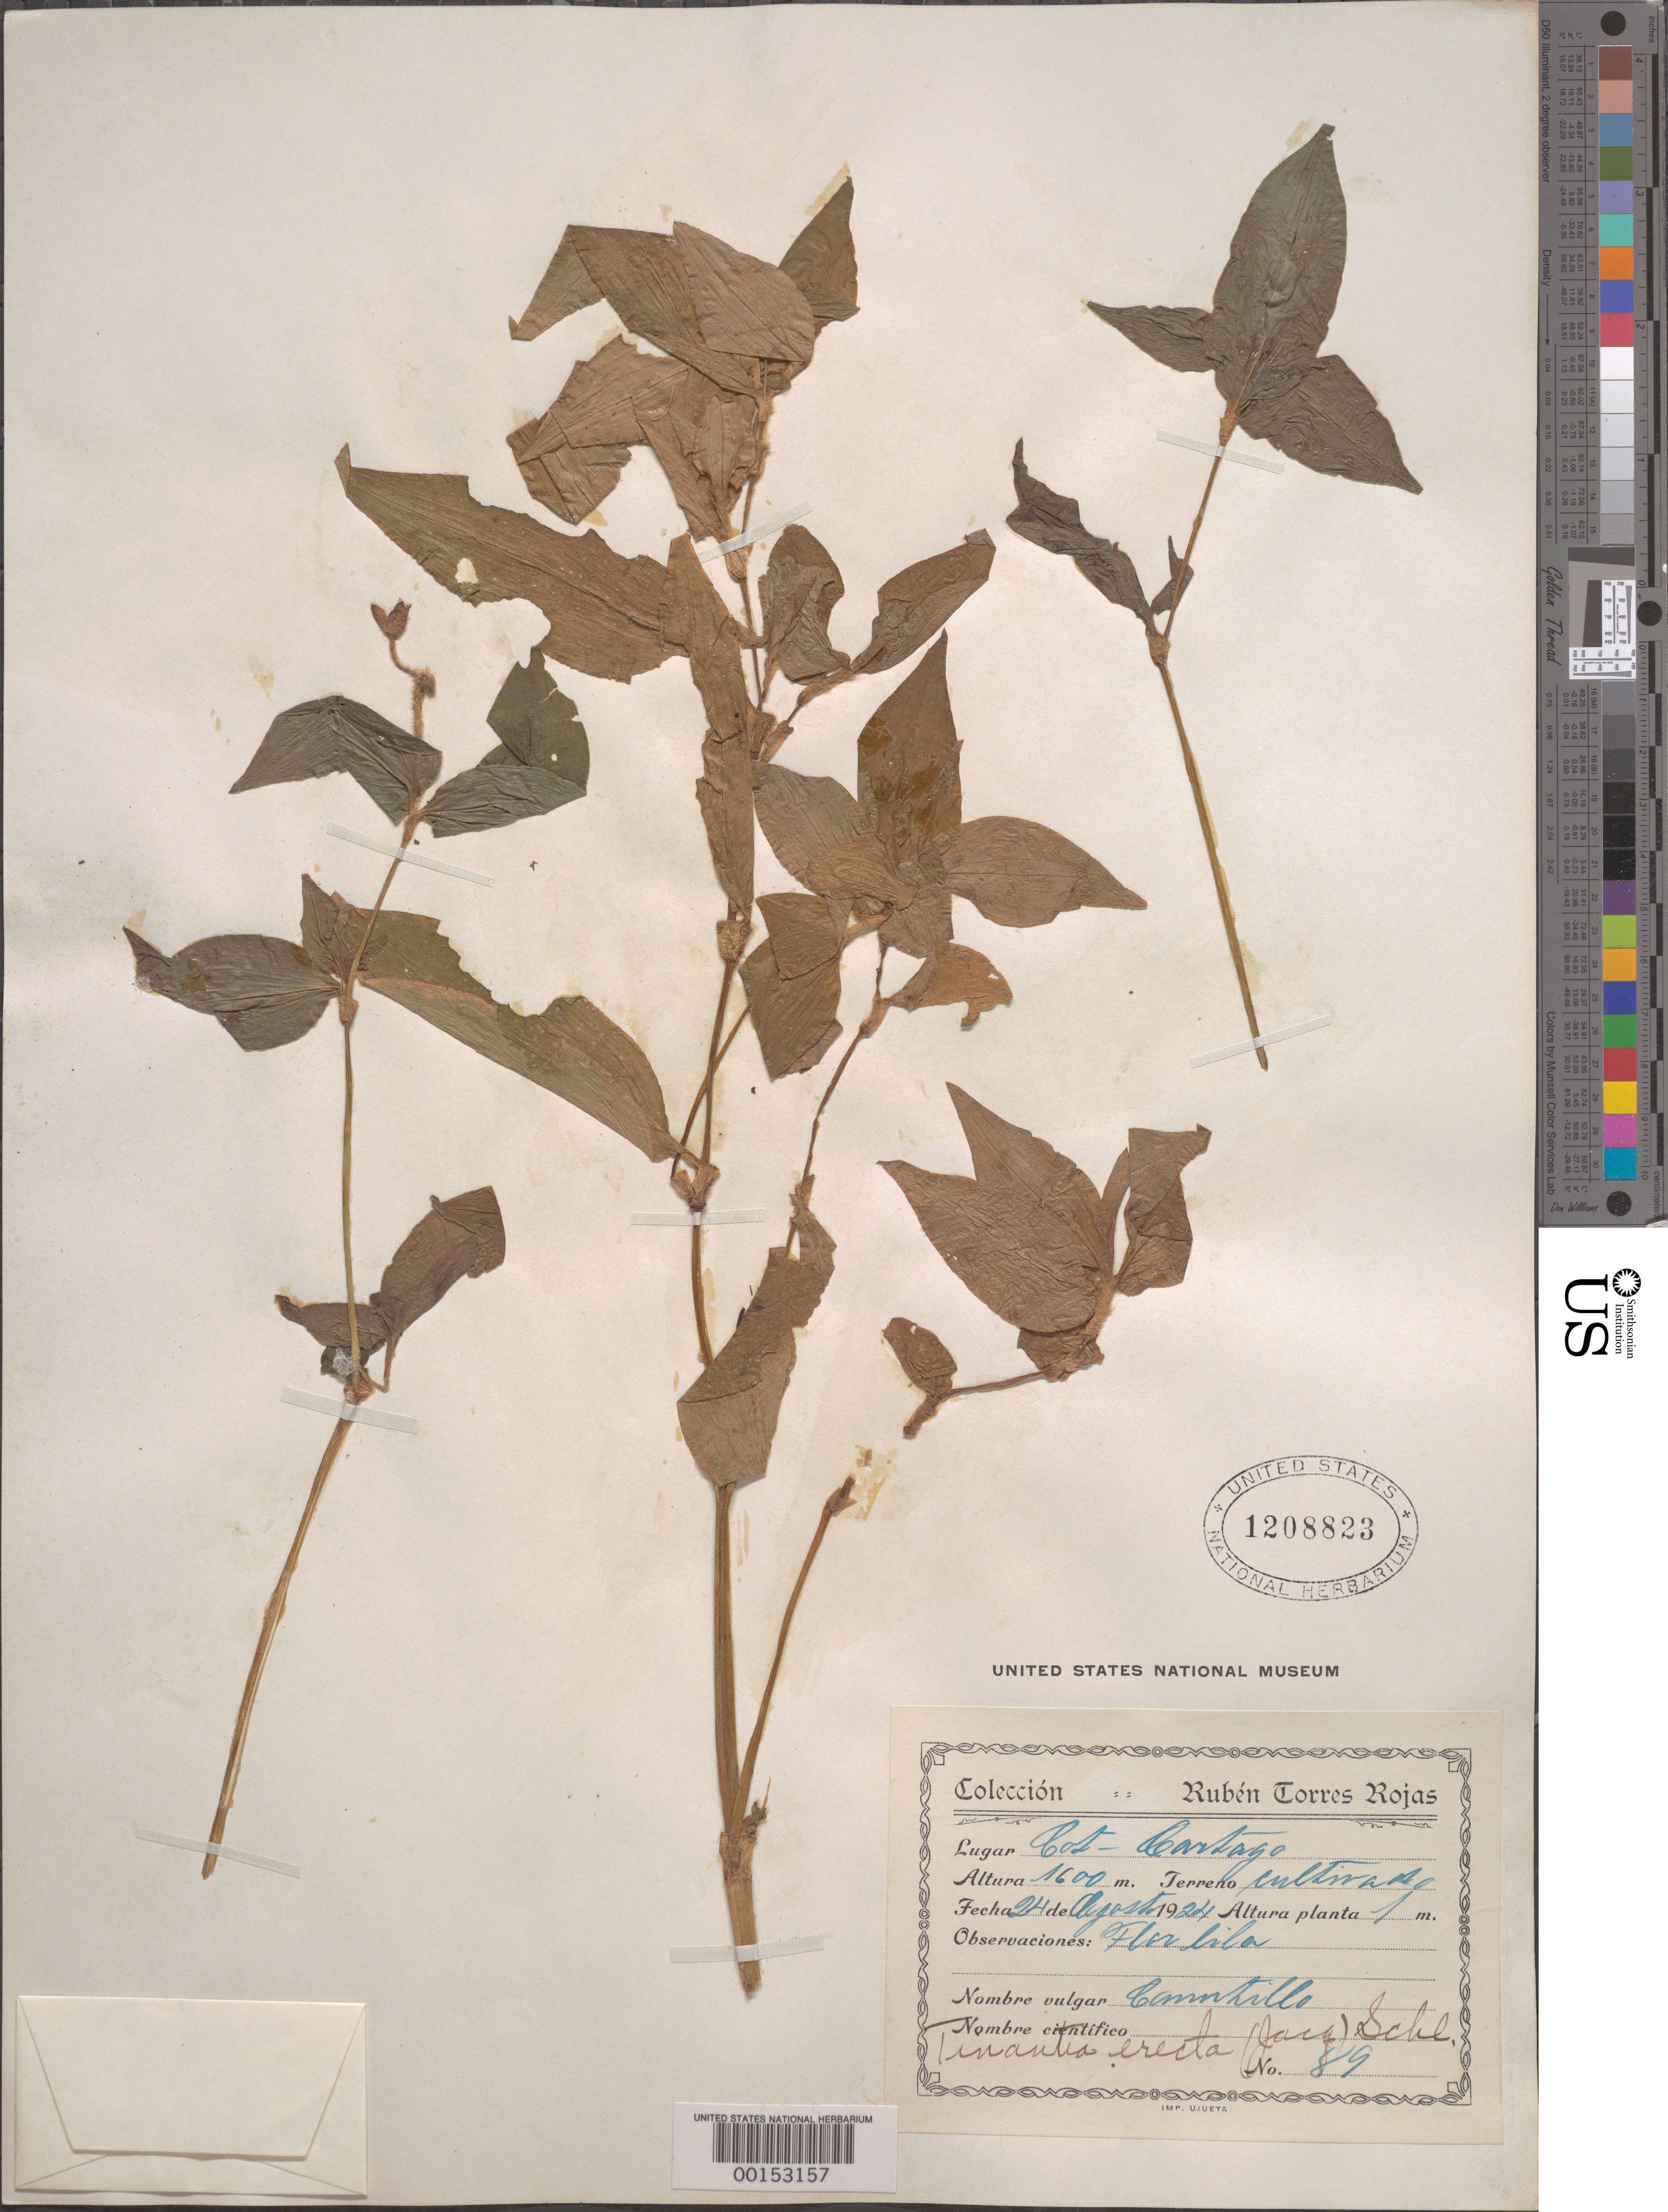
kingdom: Plantae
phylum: Tracheophyta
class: Liliopsida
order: Commelinales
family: Commelinaceae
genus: Tinantia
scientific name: Tinantia erecta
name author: (Jacq.) Fenzl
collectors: R. Rojas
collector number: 89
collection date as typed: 24 Aug 1924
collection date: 1924-08-24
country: Costa Rica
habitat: Cultivated soil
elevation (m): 1600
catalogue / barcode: US 1208823